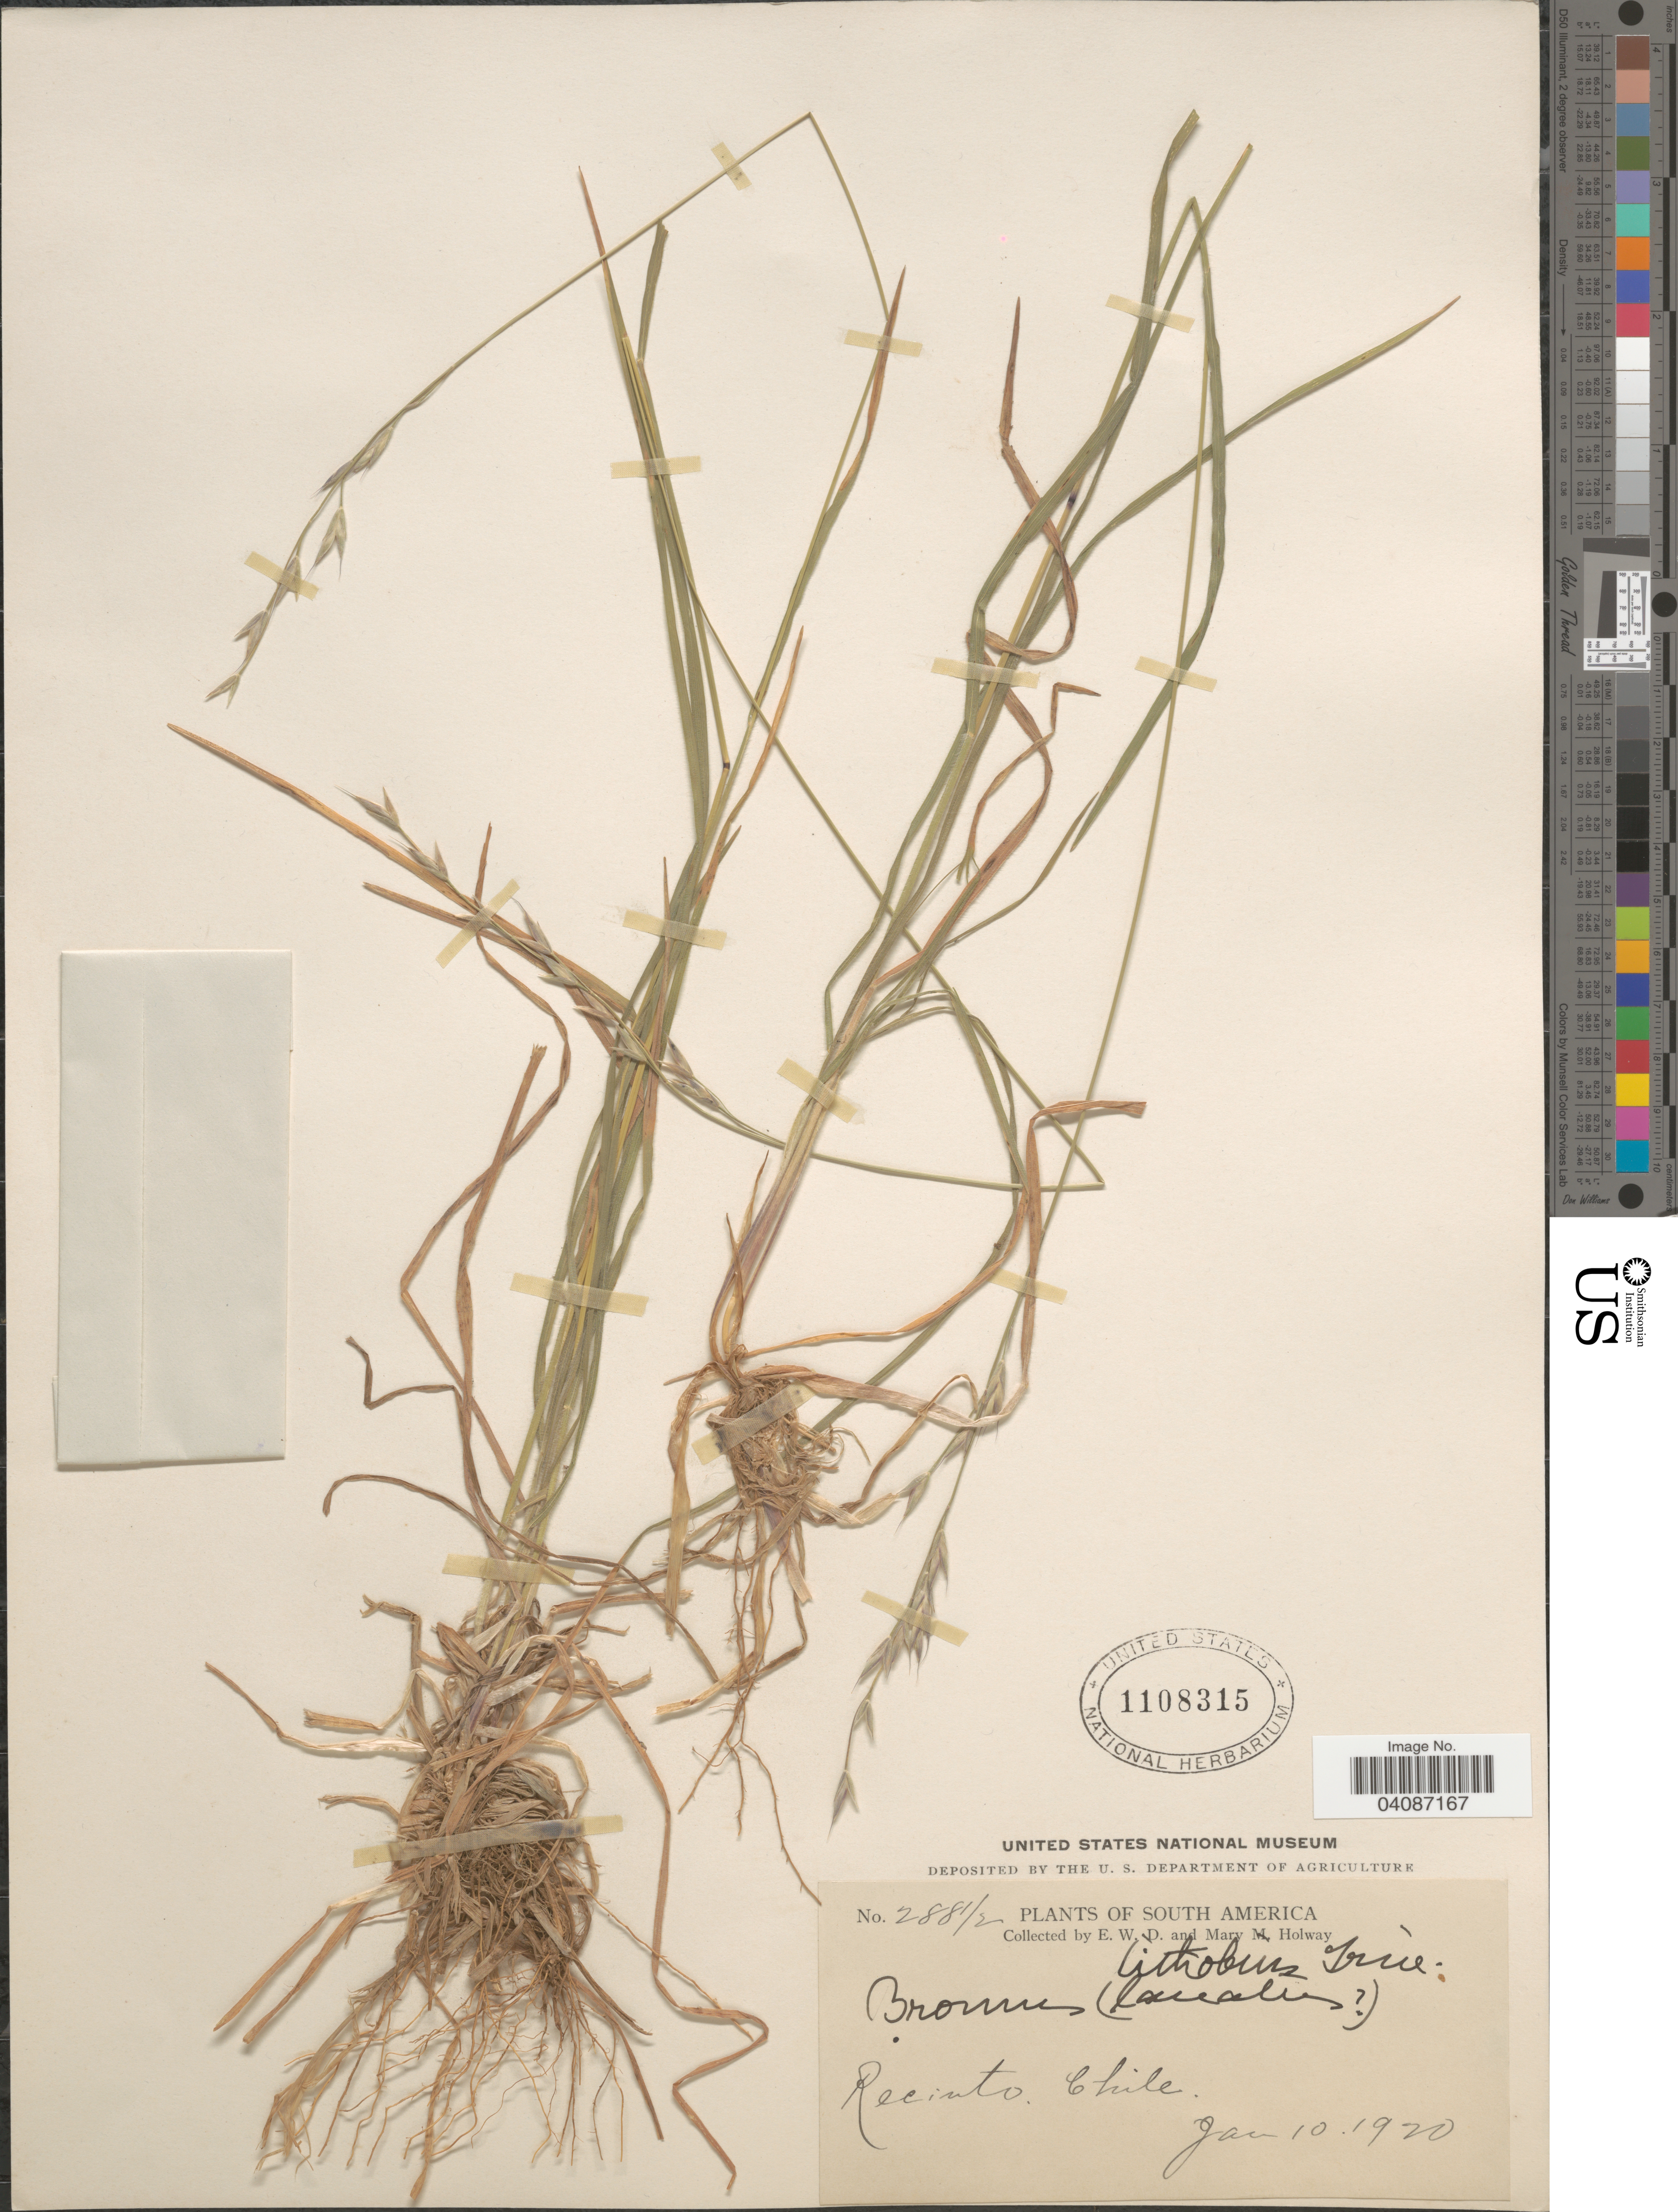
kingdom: Plantae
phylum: Tracheophyta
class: Liliopsida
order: Poales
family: Poaceae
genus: Bromus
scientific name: Bromus lithobius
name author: Trin.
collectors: E. W. D. Holway & M. M. Holway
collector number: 288½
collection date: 1920-01-10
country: Chile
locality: Recinto.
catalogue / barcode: US 1108315